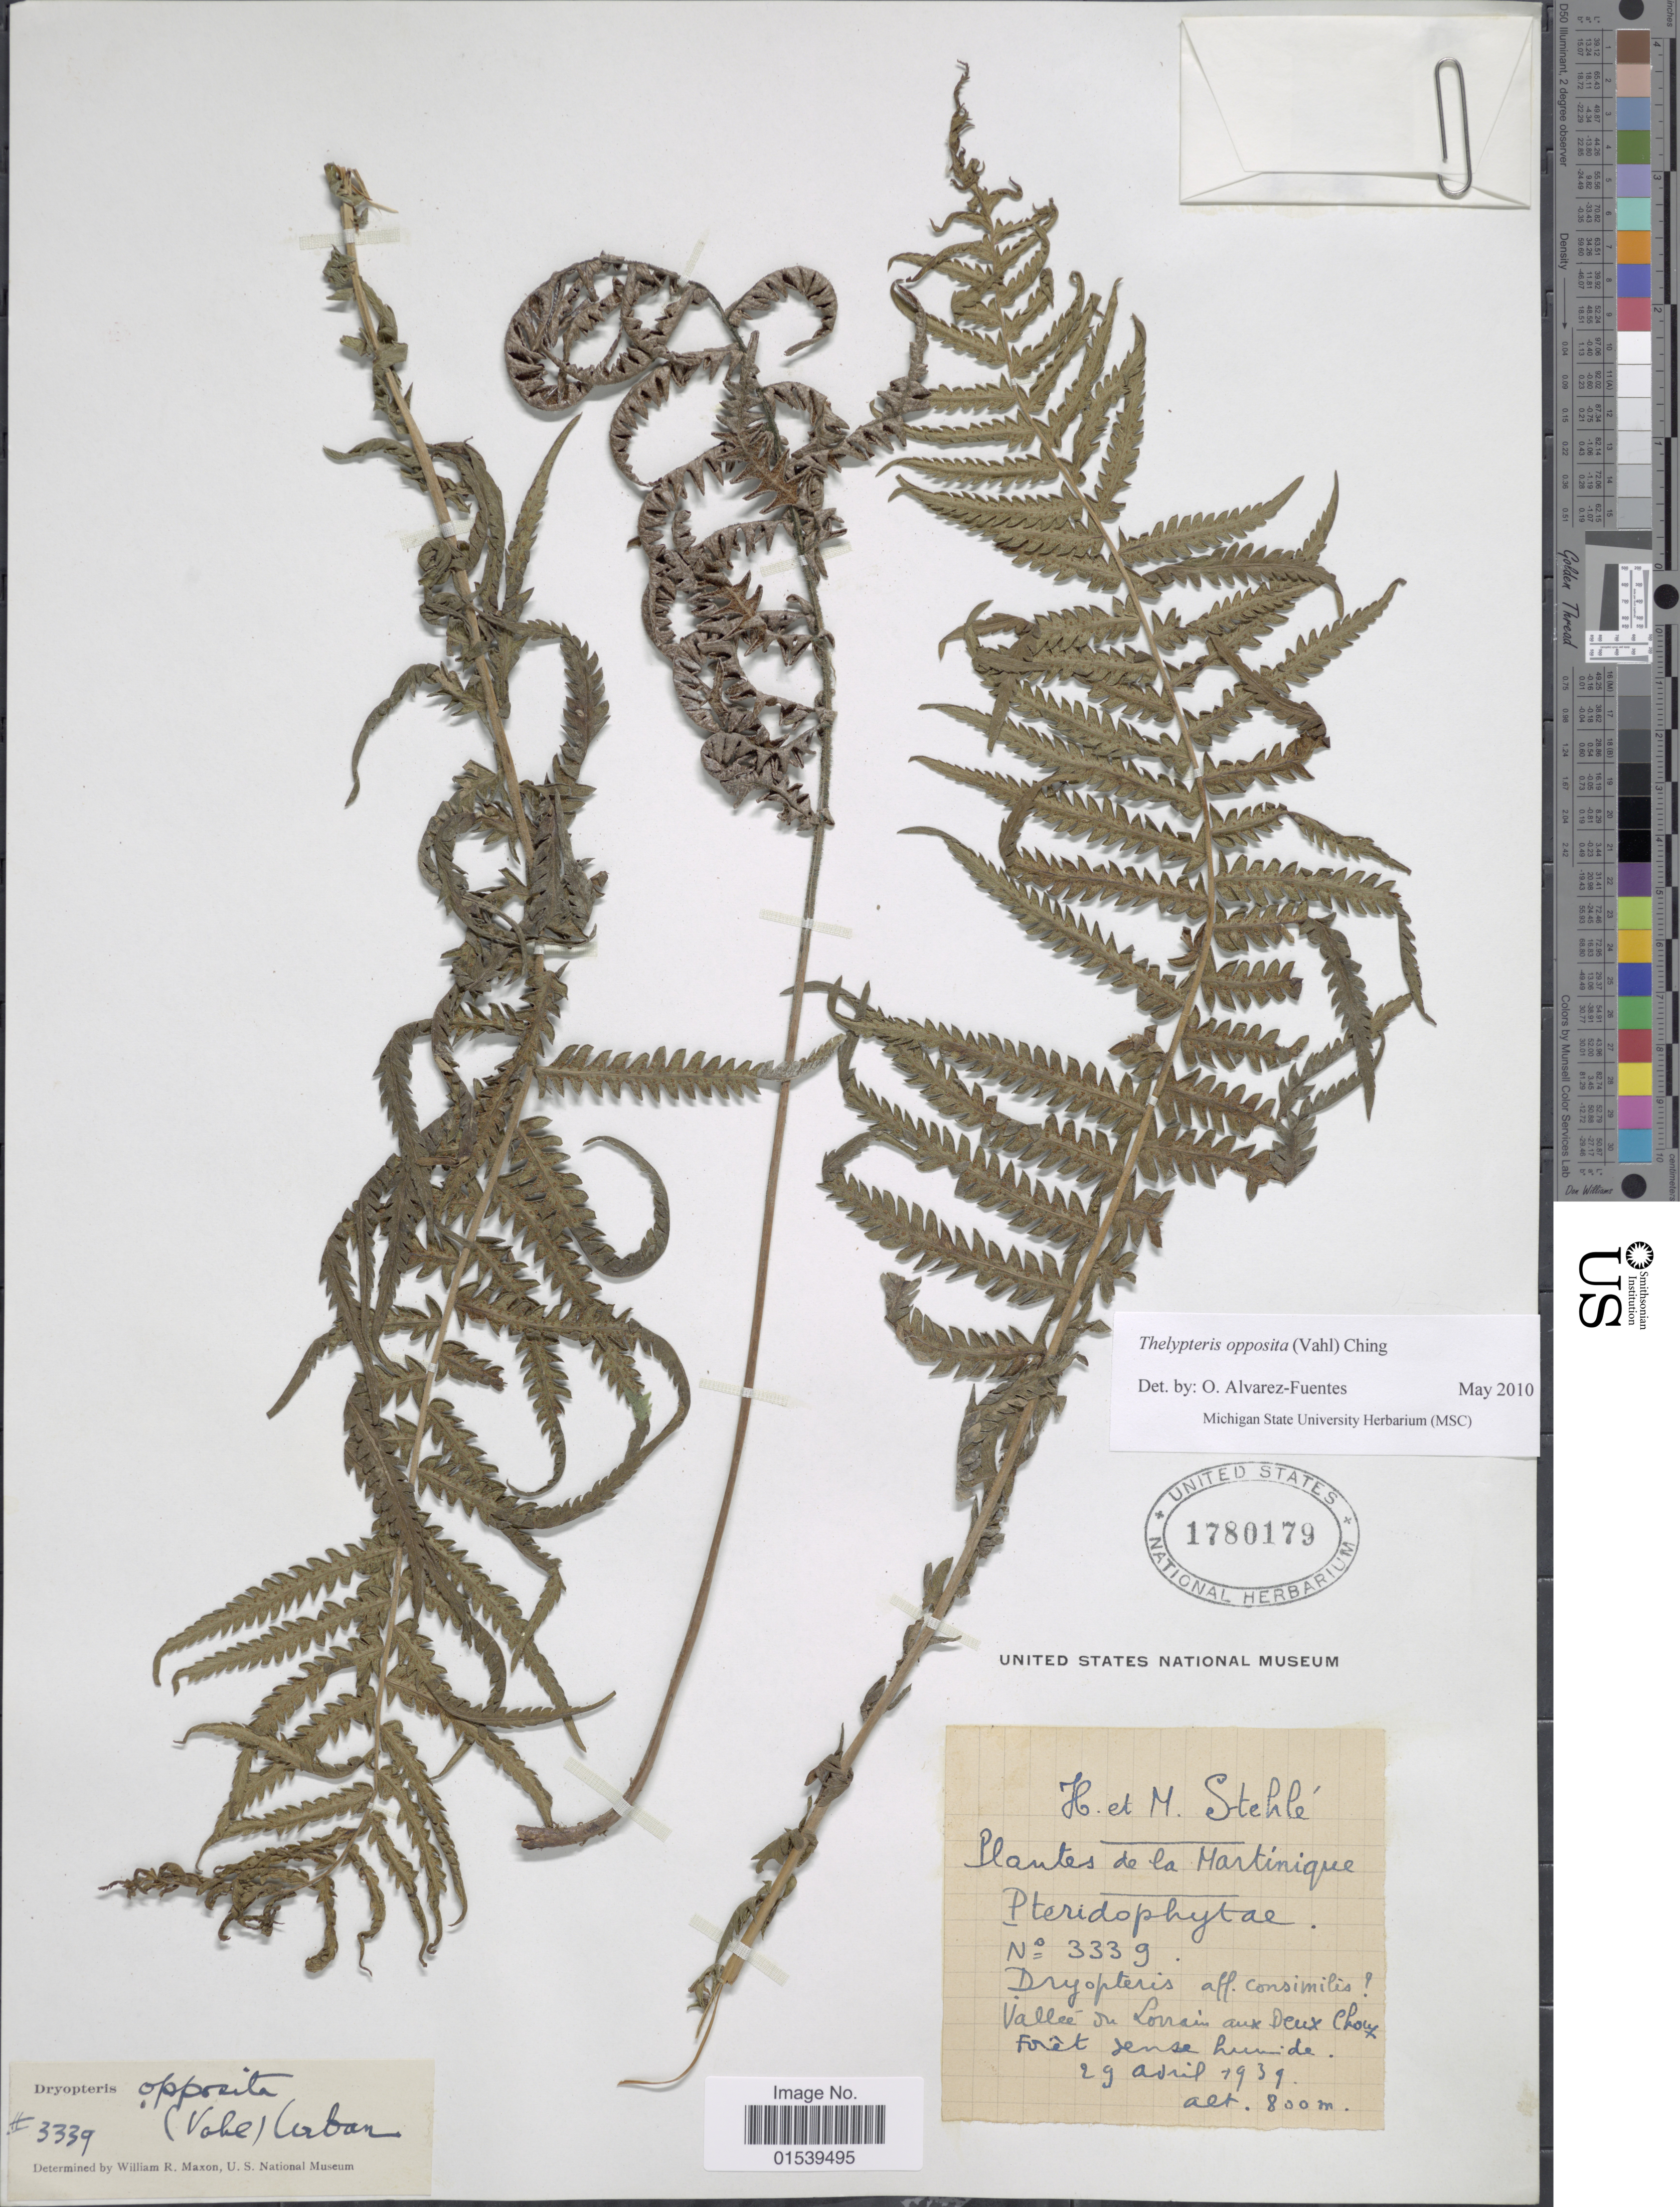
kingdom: Plantae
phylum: Tracheophyta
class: Polypodiopsida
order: Polypodiales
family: Thelypteridaceae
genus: Amauropelta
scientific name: Amauropelta opposita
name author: (Vahl) Pic. Serm.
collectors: ex herb. H. Stehlé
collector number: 3339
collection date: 1939-04-29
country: Martinique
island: Martinique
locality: Vallee au Lorrain aux Deux Choux .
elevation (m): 800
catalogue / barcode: US 1780179